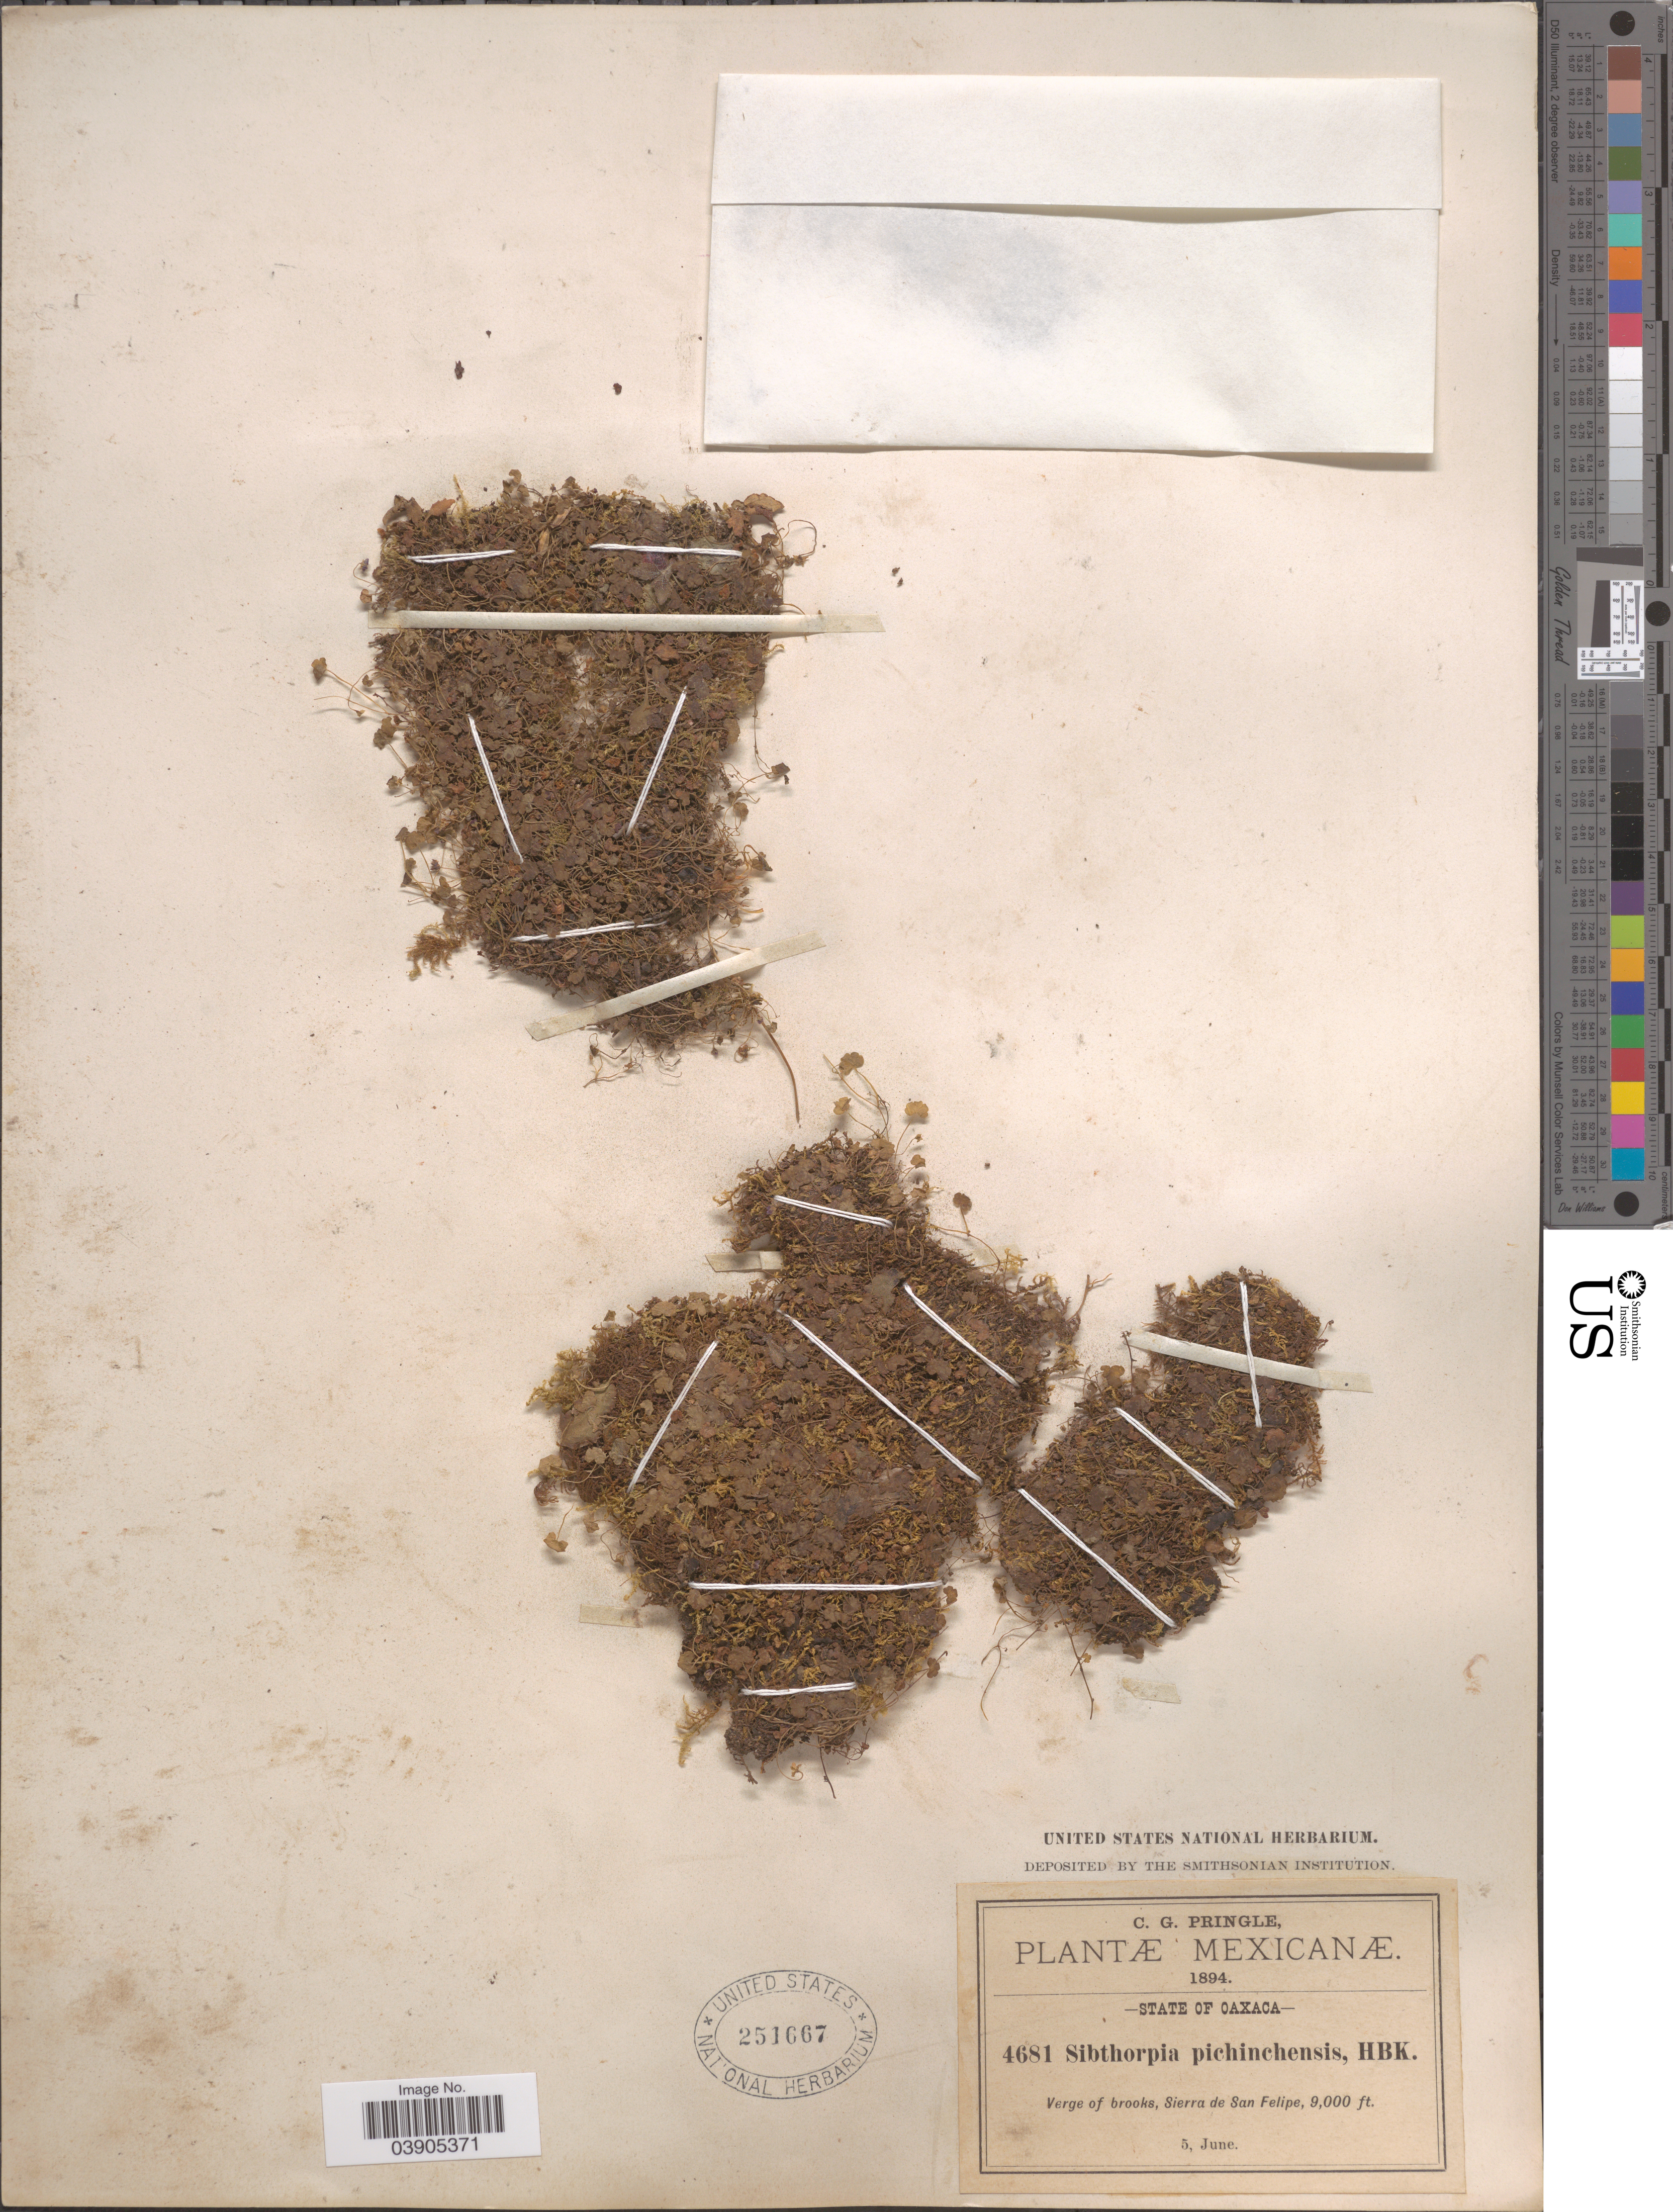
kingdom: Plantae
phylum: Tracheophyta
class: Magnoliopsida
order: Lamiales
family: Plantaginaceae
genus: Sibthorpia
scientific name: Sibthorpia repens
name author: (L.) Kuntze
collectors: C. G. Pringle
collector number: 4681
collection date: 1894-06-05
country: Mexico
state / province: Oaxaca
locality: Sierra de San Felipe.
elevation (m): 2743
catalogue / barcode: US 251667